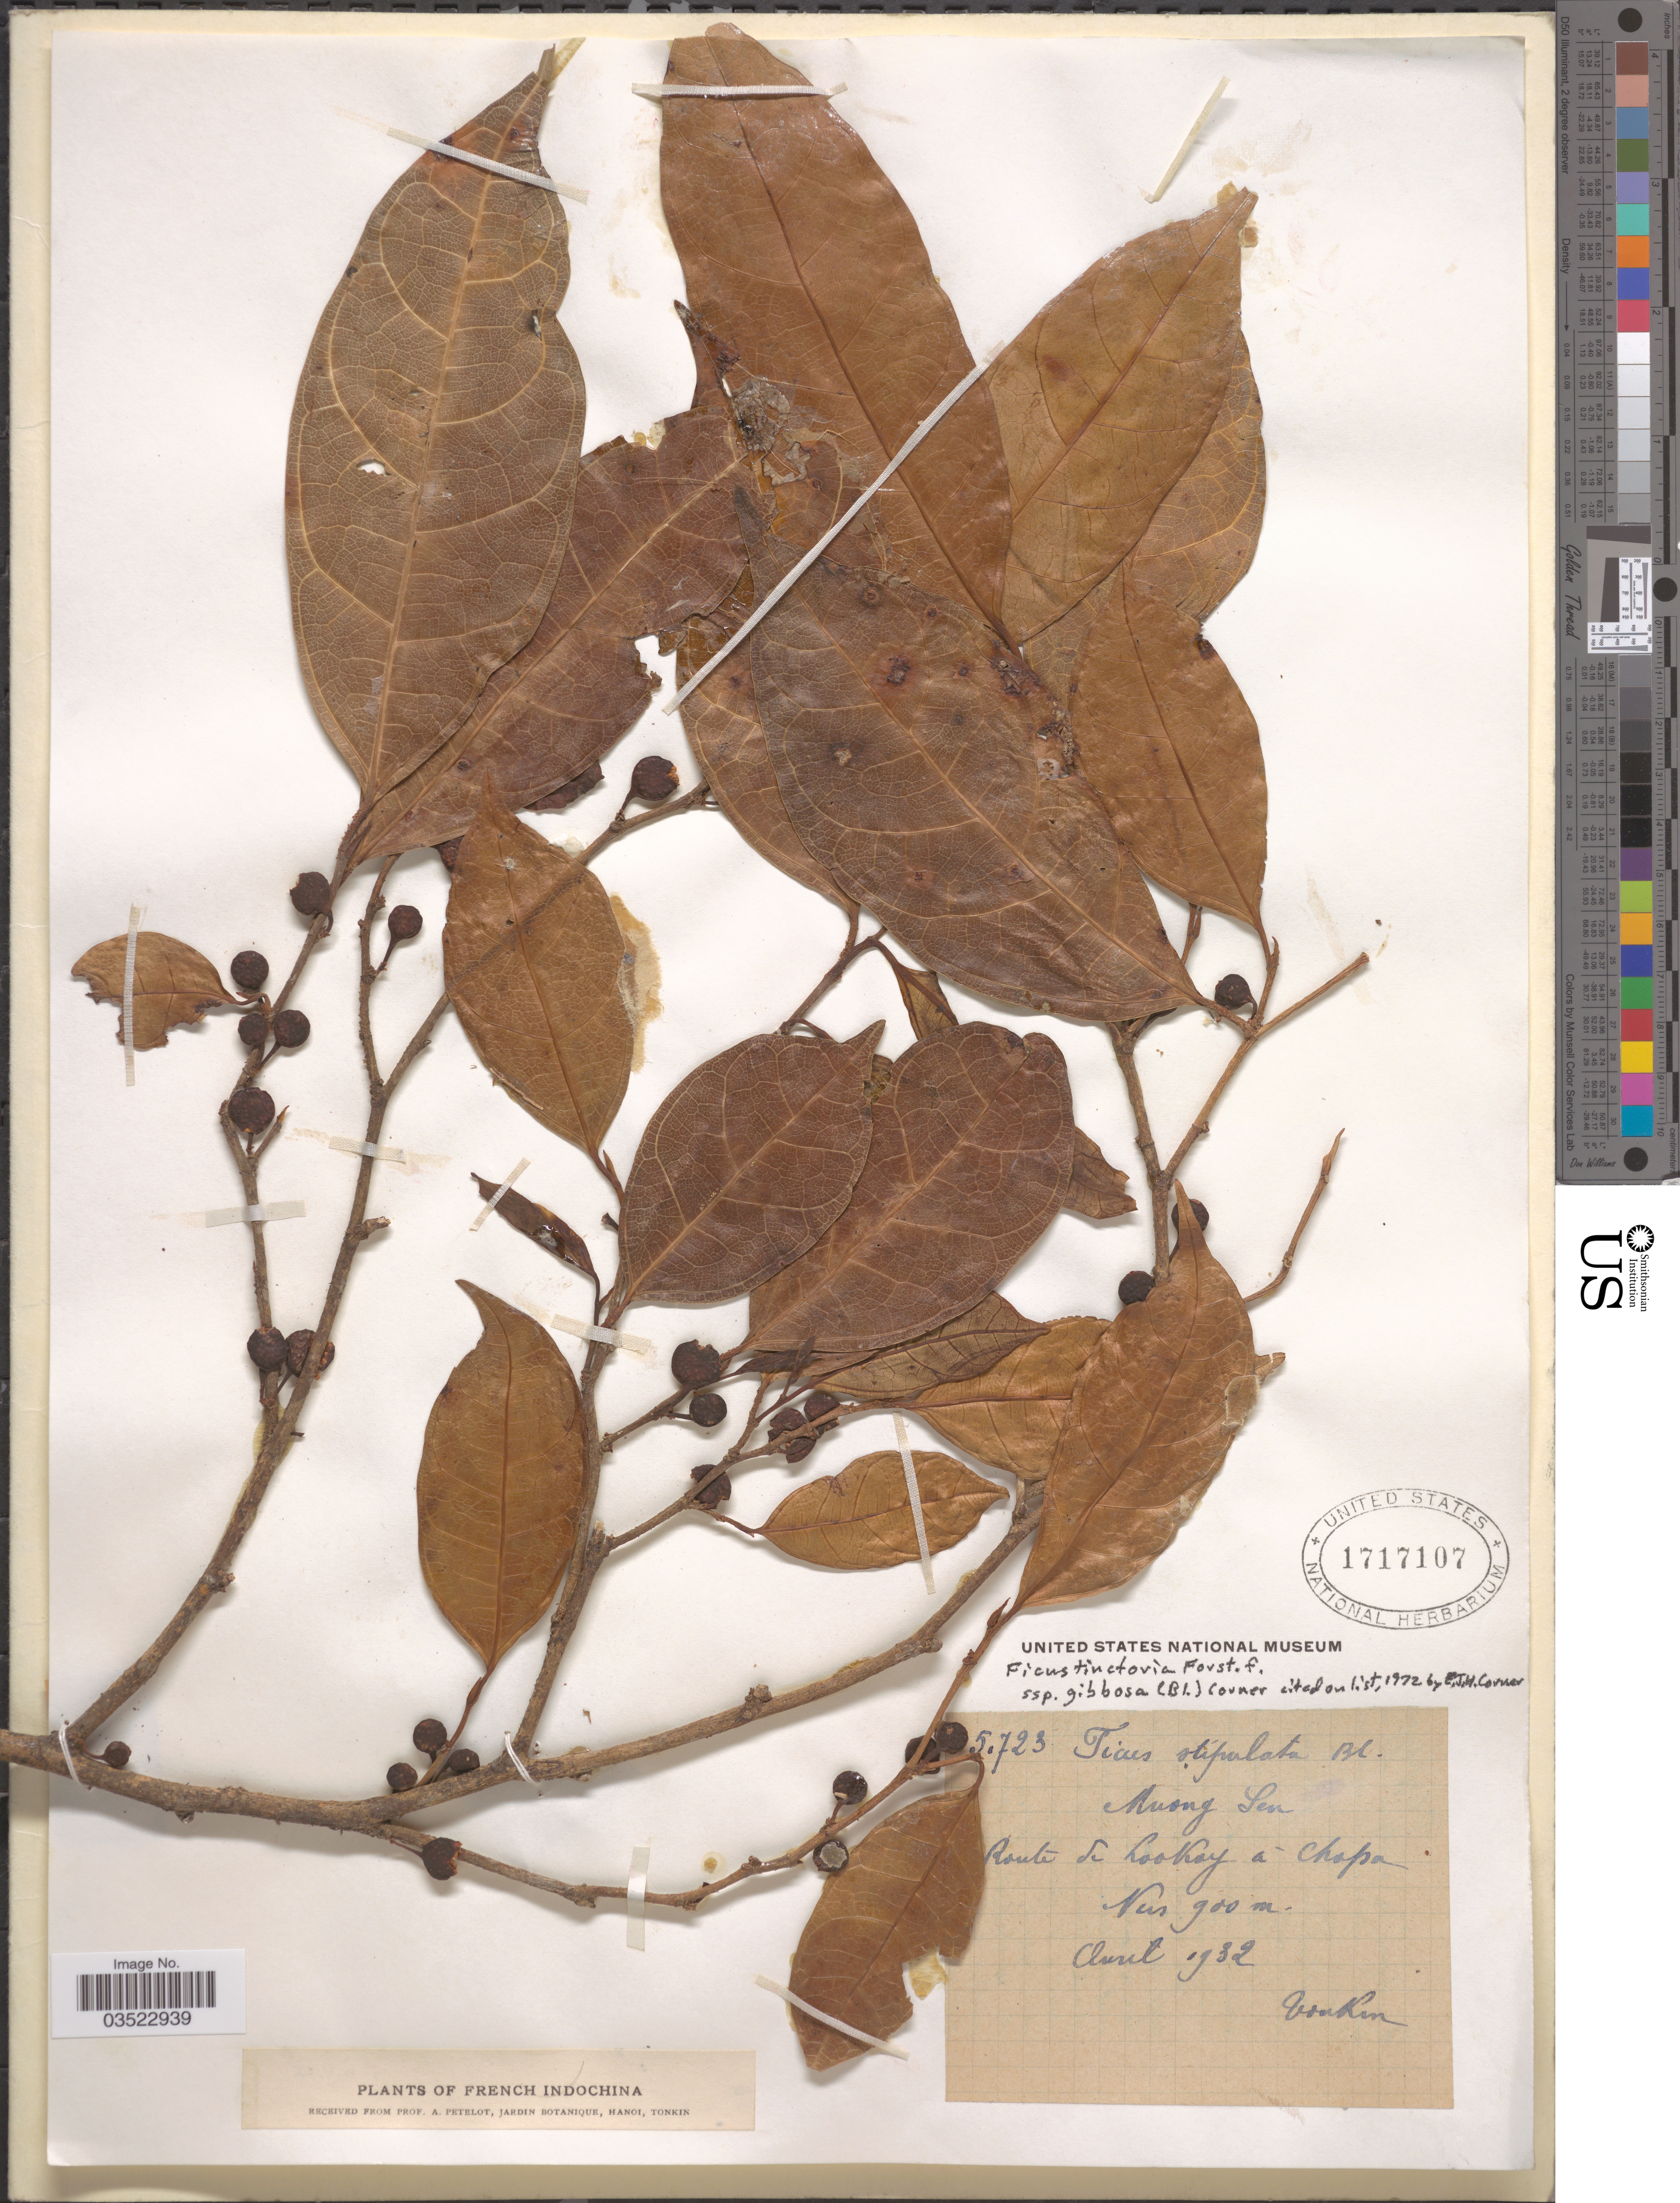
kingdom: Plantae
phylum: Tracheophyta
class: Magnoliopsida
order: Rosales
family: Moraceae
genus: Ficus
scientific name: Ficus tinctoria subsp. gibbosa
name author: (Blume) Corner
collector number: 5723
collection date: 1932-08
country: Vietnam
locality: French Indochina. Tonkin. Muong Sen. Route de Lookay [interpreted] à Chapa.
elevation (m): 900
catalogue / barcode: US 1717107